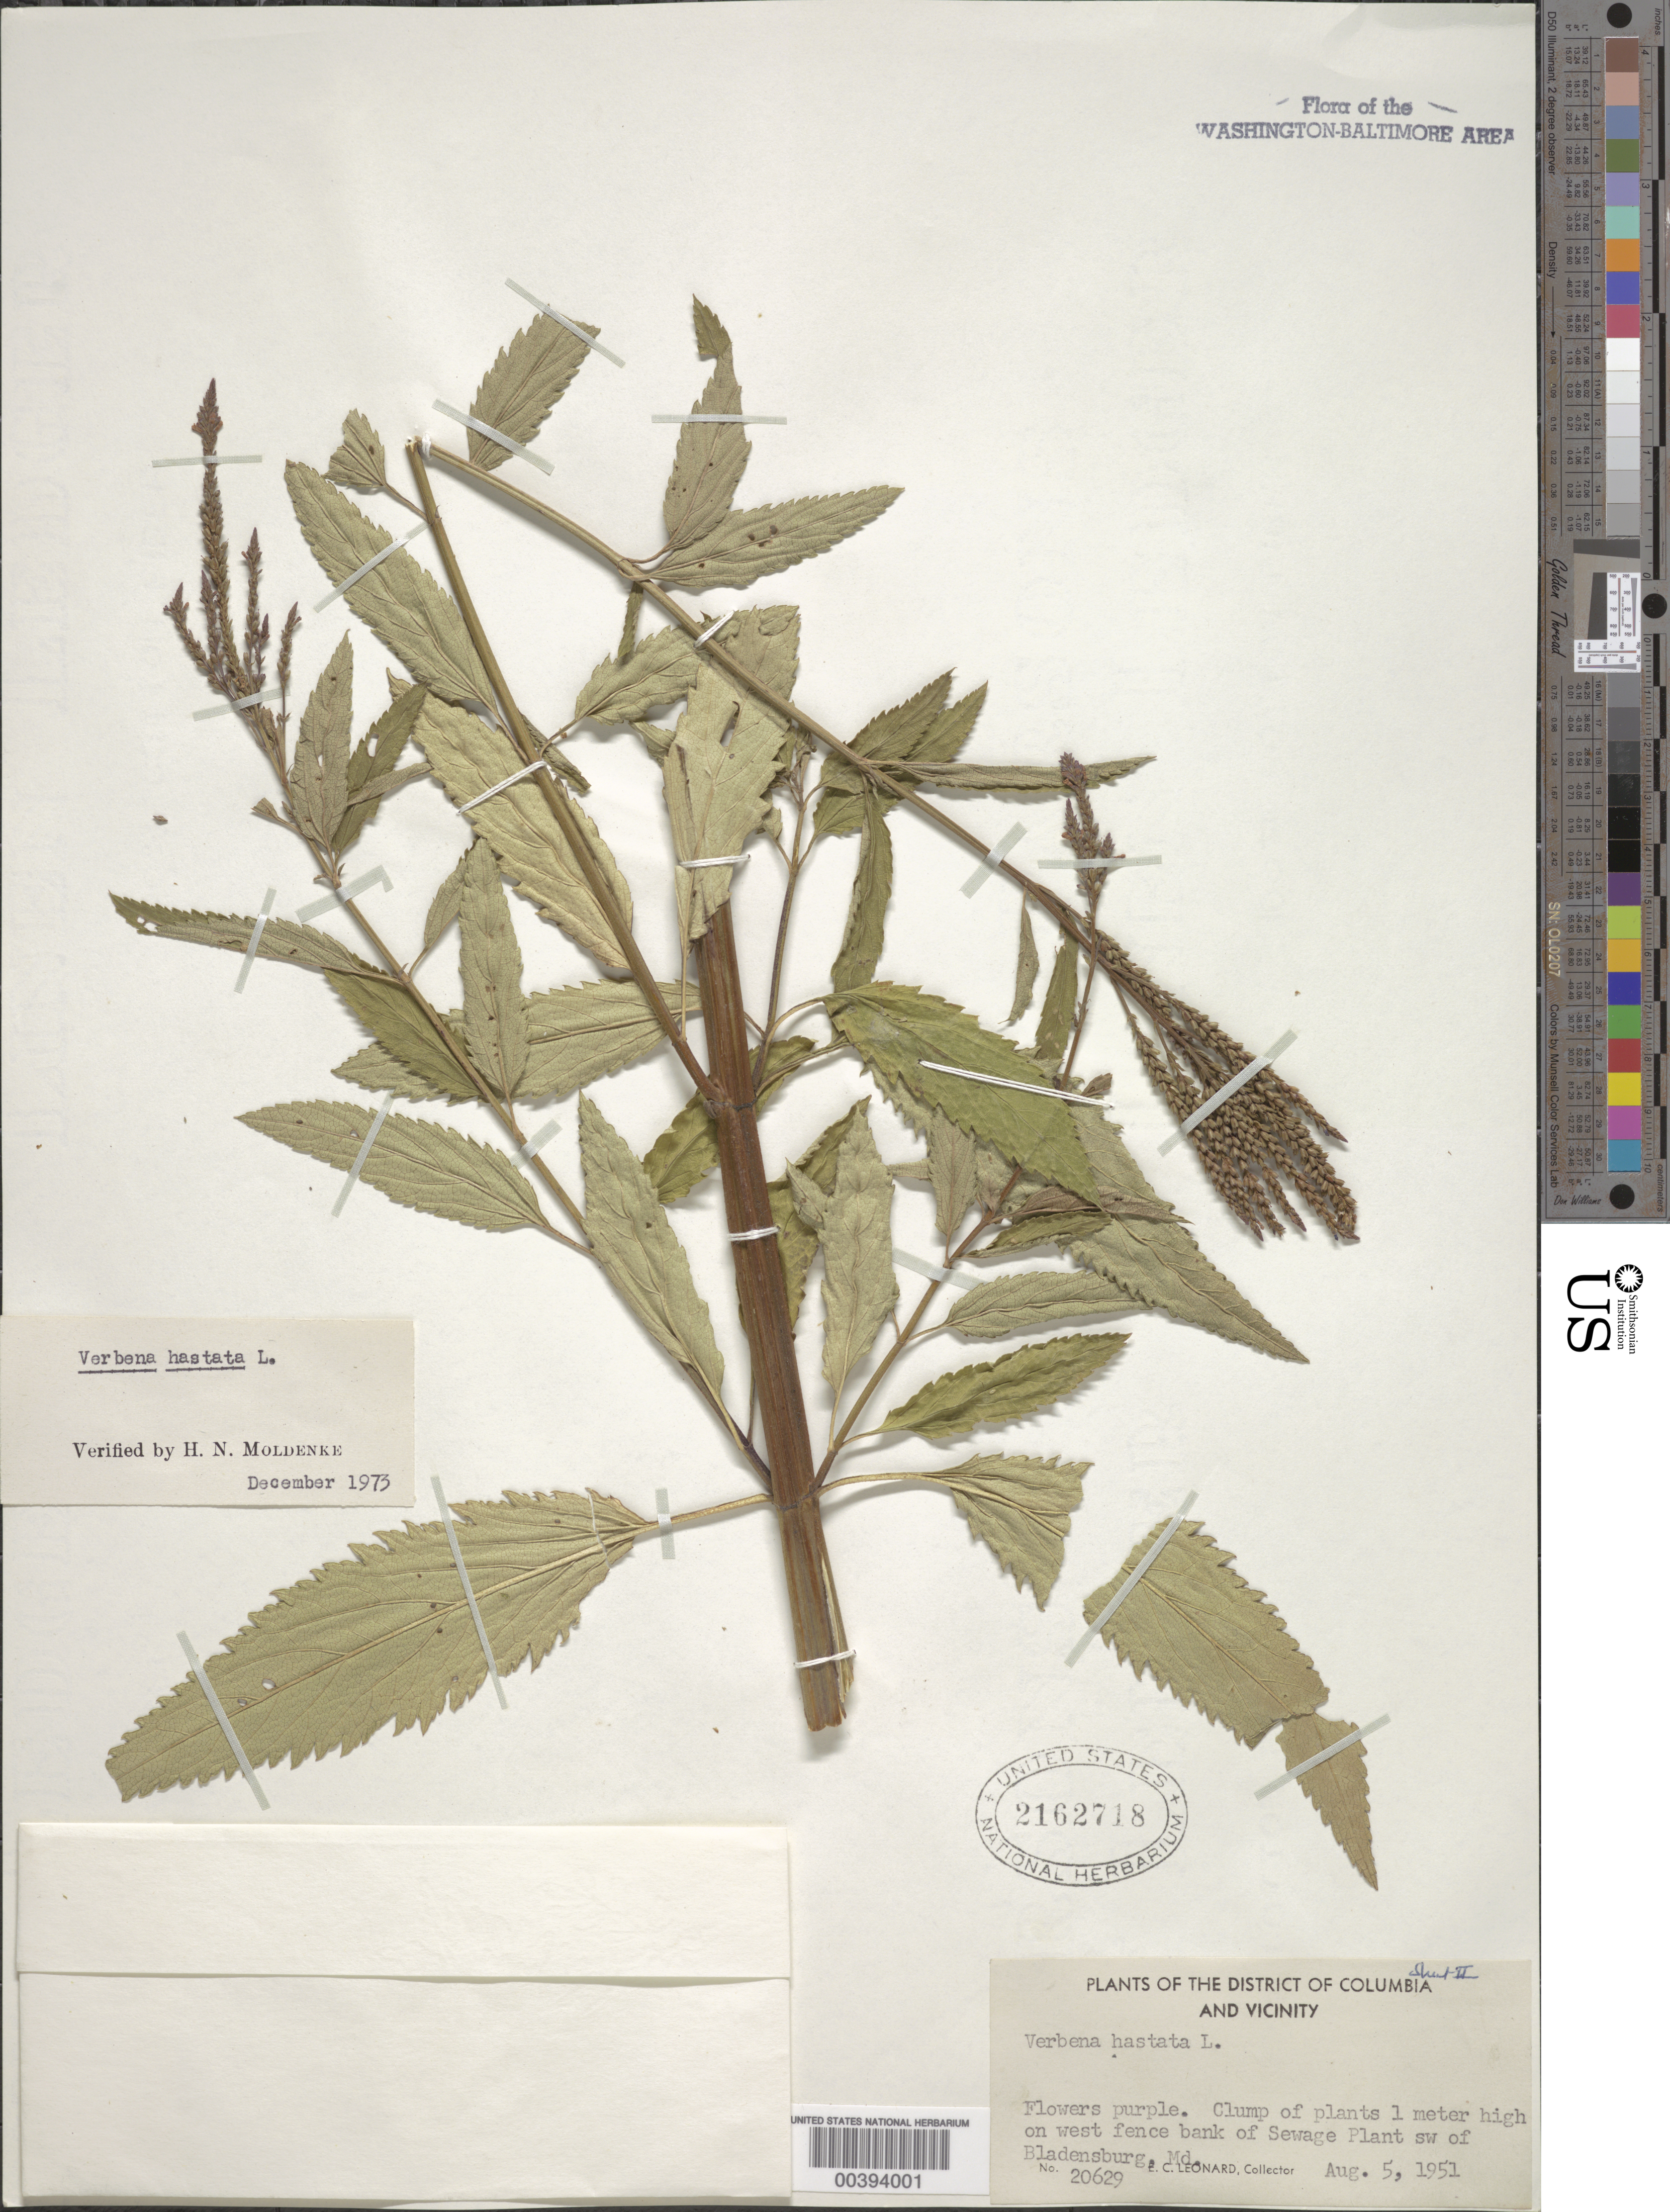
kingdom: Plantae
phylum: Tracheophyta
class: Magnoliopsida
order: Lamiales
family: Verbenaceae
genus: Verbena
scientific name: Verbena hastata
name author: L.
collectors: E. C. Leonard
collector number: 20629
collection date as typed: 05 Aug 1951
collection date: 1951-08-05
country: United States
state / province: Maryland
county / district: Prince George's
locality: Sewage Plant, southwest of Bladensburg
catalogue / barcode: US 2162718